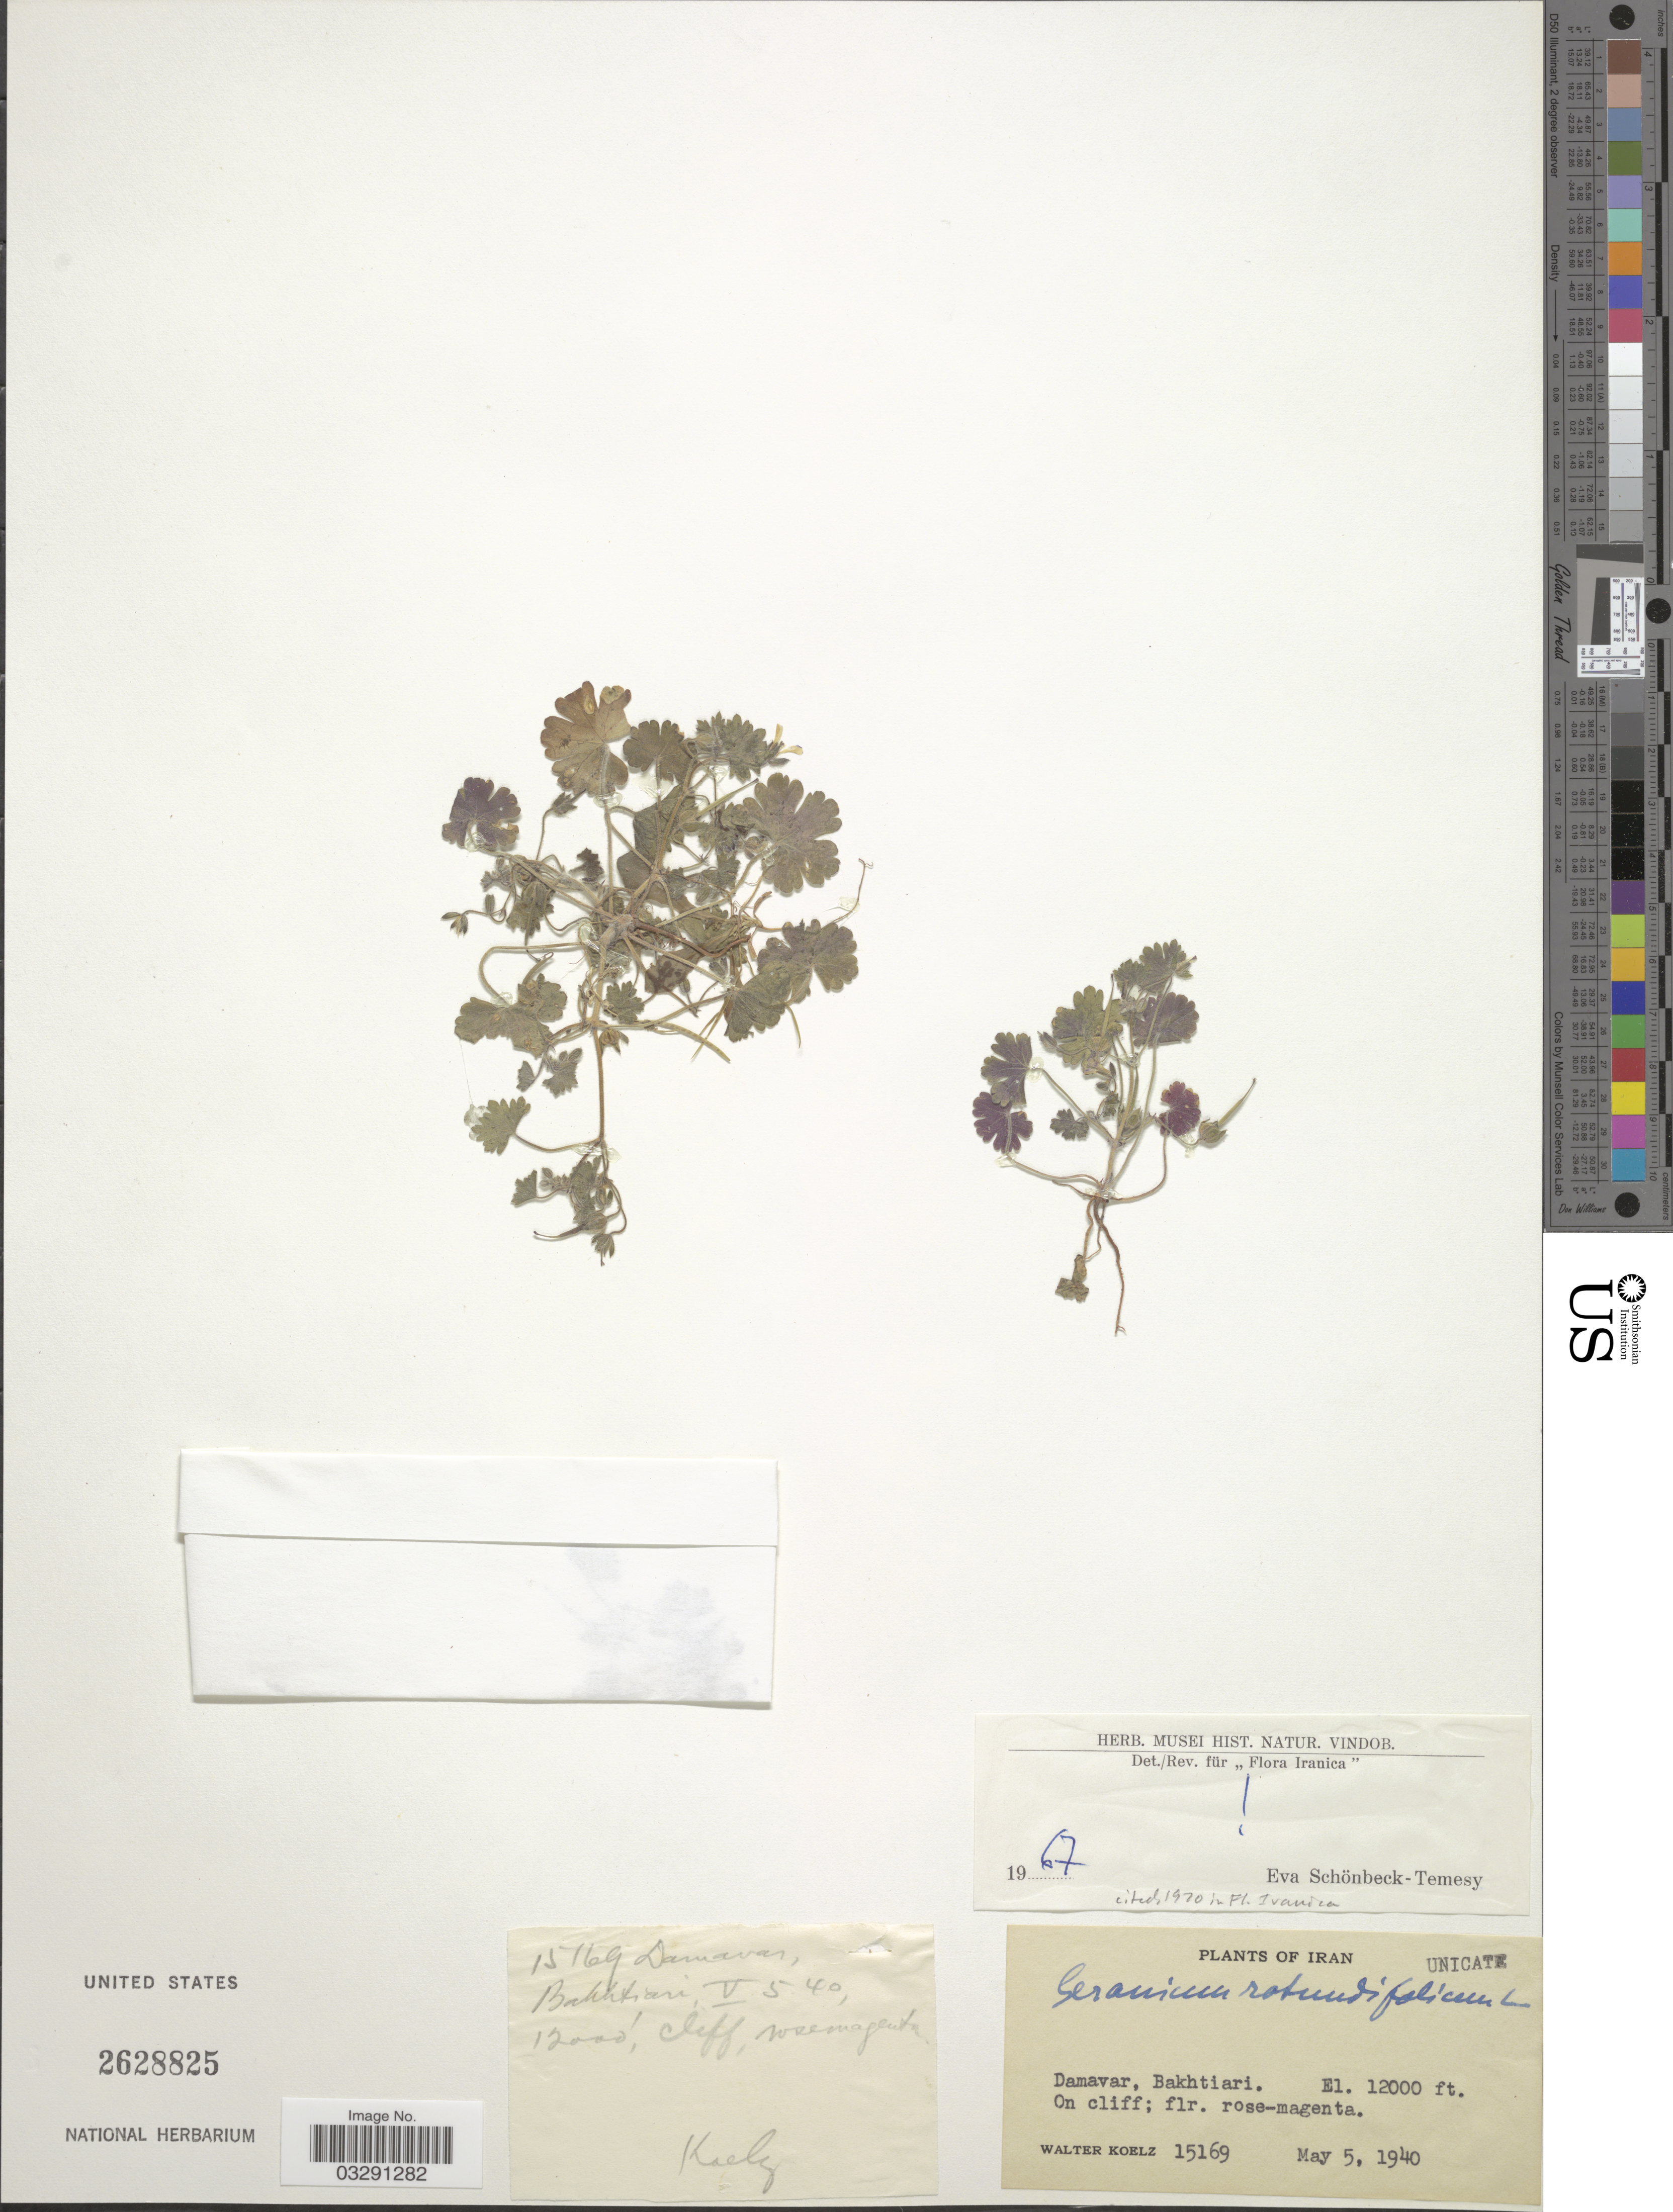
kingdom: Plantae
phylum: Tracheophyta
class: Magnoliopsida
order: Geraniales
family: Geraniaceae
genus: Geranium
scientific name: Geranium rotundifolium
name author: L.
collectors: W. N. Koelz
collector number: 15169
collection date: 1940-05-05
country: Iran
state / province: Chahar Mahaal and Bakhtiari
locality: Damavar, Bakhtiari.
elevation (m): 3658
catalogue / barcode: US 2628825